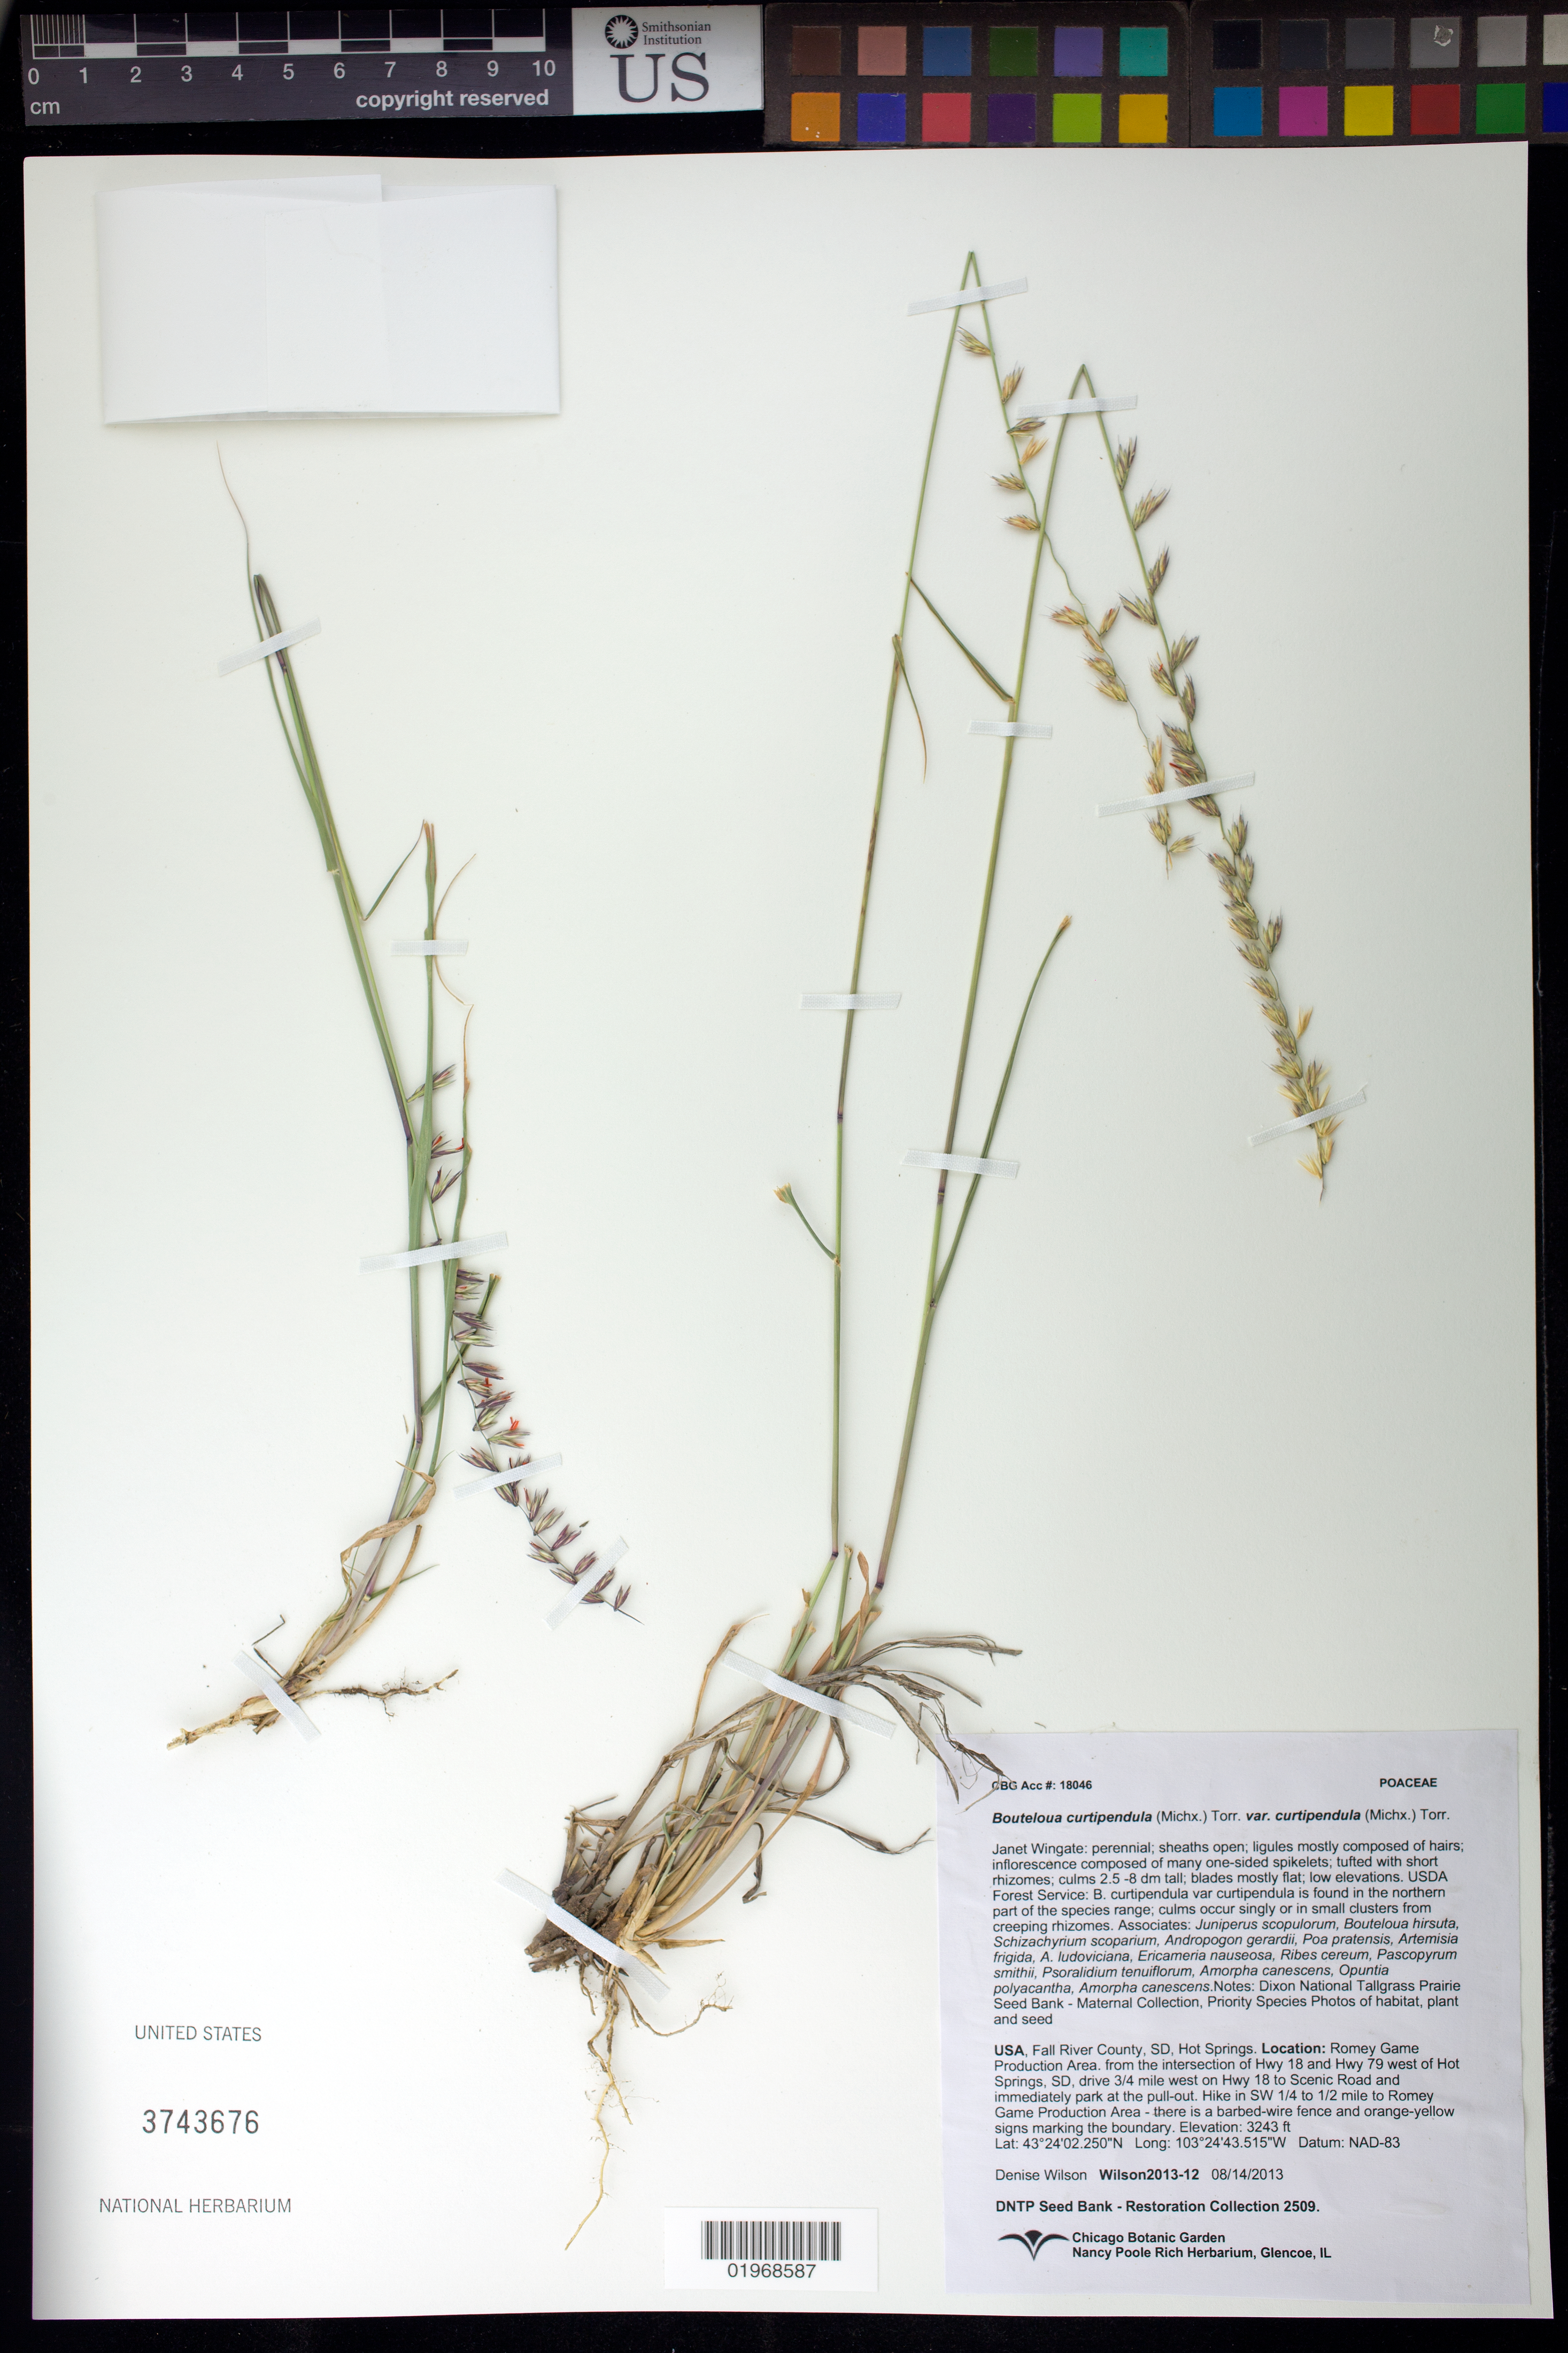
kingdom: Plantae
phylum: Tracheophyta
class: Liliopsida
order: Poales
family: Poaceae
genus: Bouteloua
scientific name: Bouteloua curtipendula var. curtipendula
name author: (Michx.) Torr.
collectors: D. Wilson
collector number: Wilson2013-12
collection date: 2013-08-14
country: United States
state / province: South Dakota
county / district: Fall River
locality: Hot Springs, Romey Game Production Area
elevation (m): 988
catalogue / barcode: US 3743676